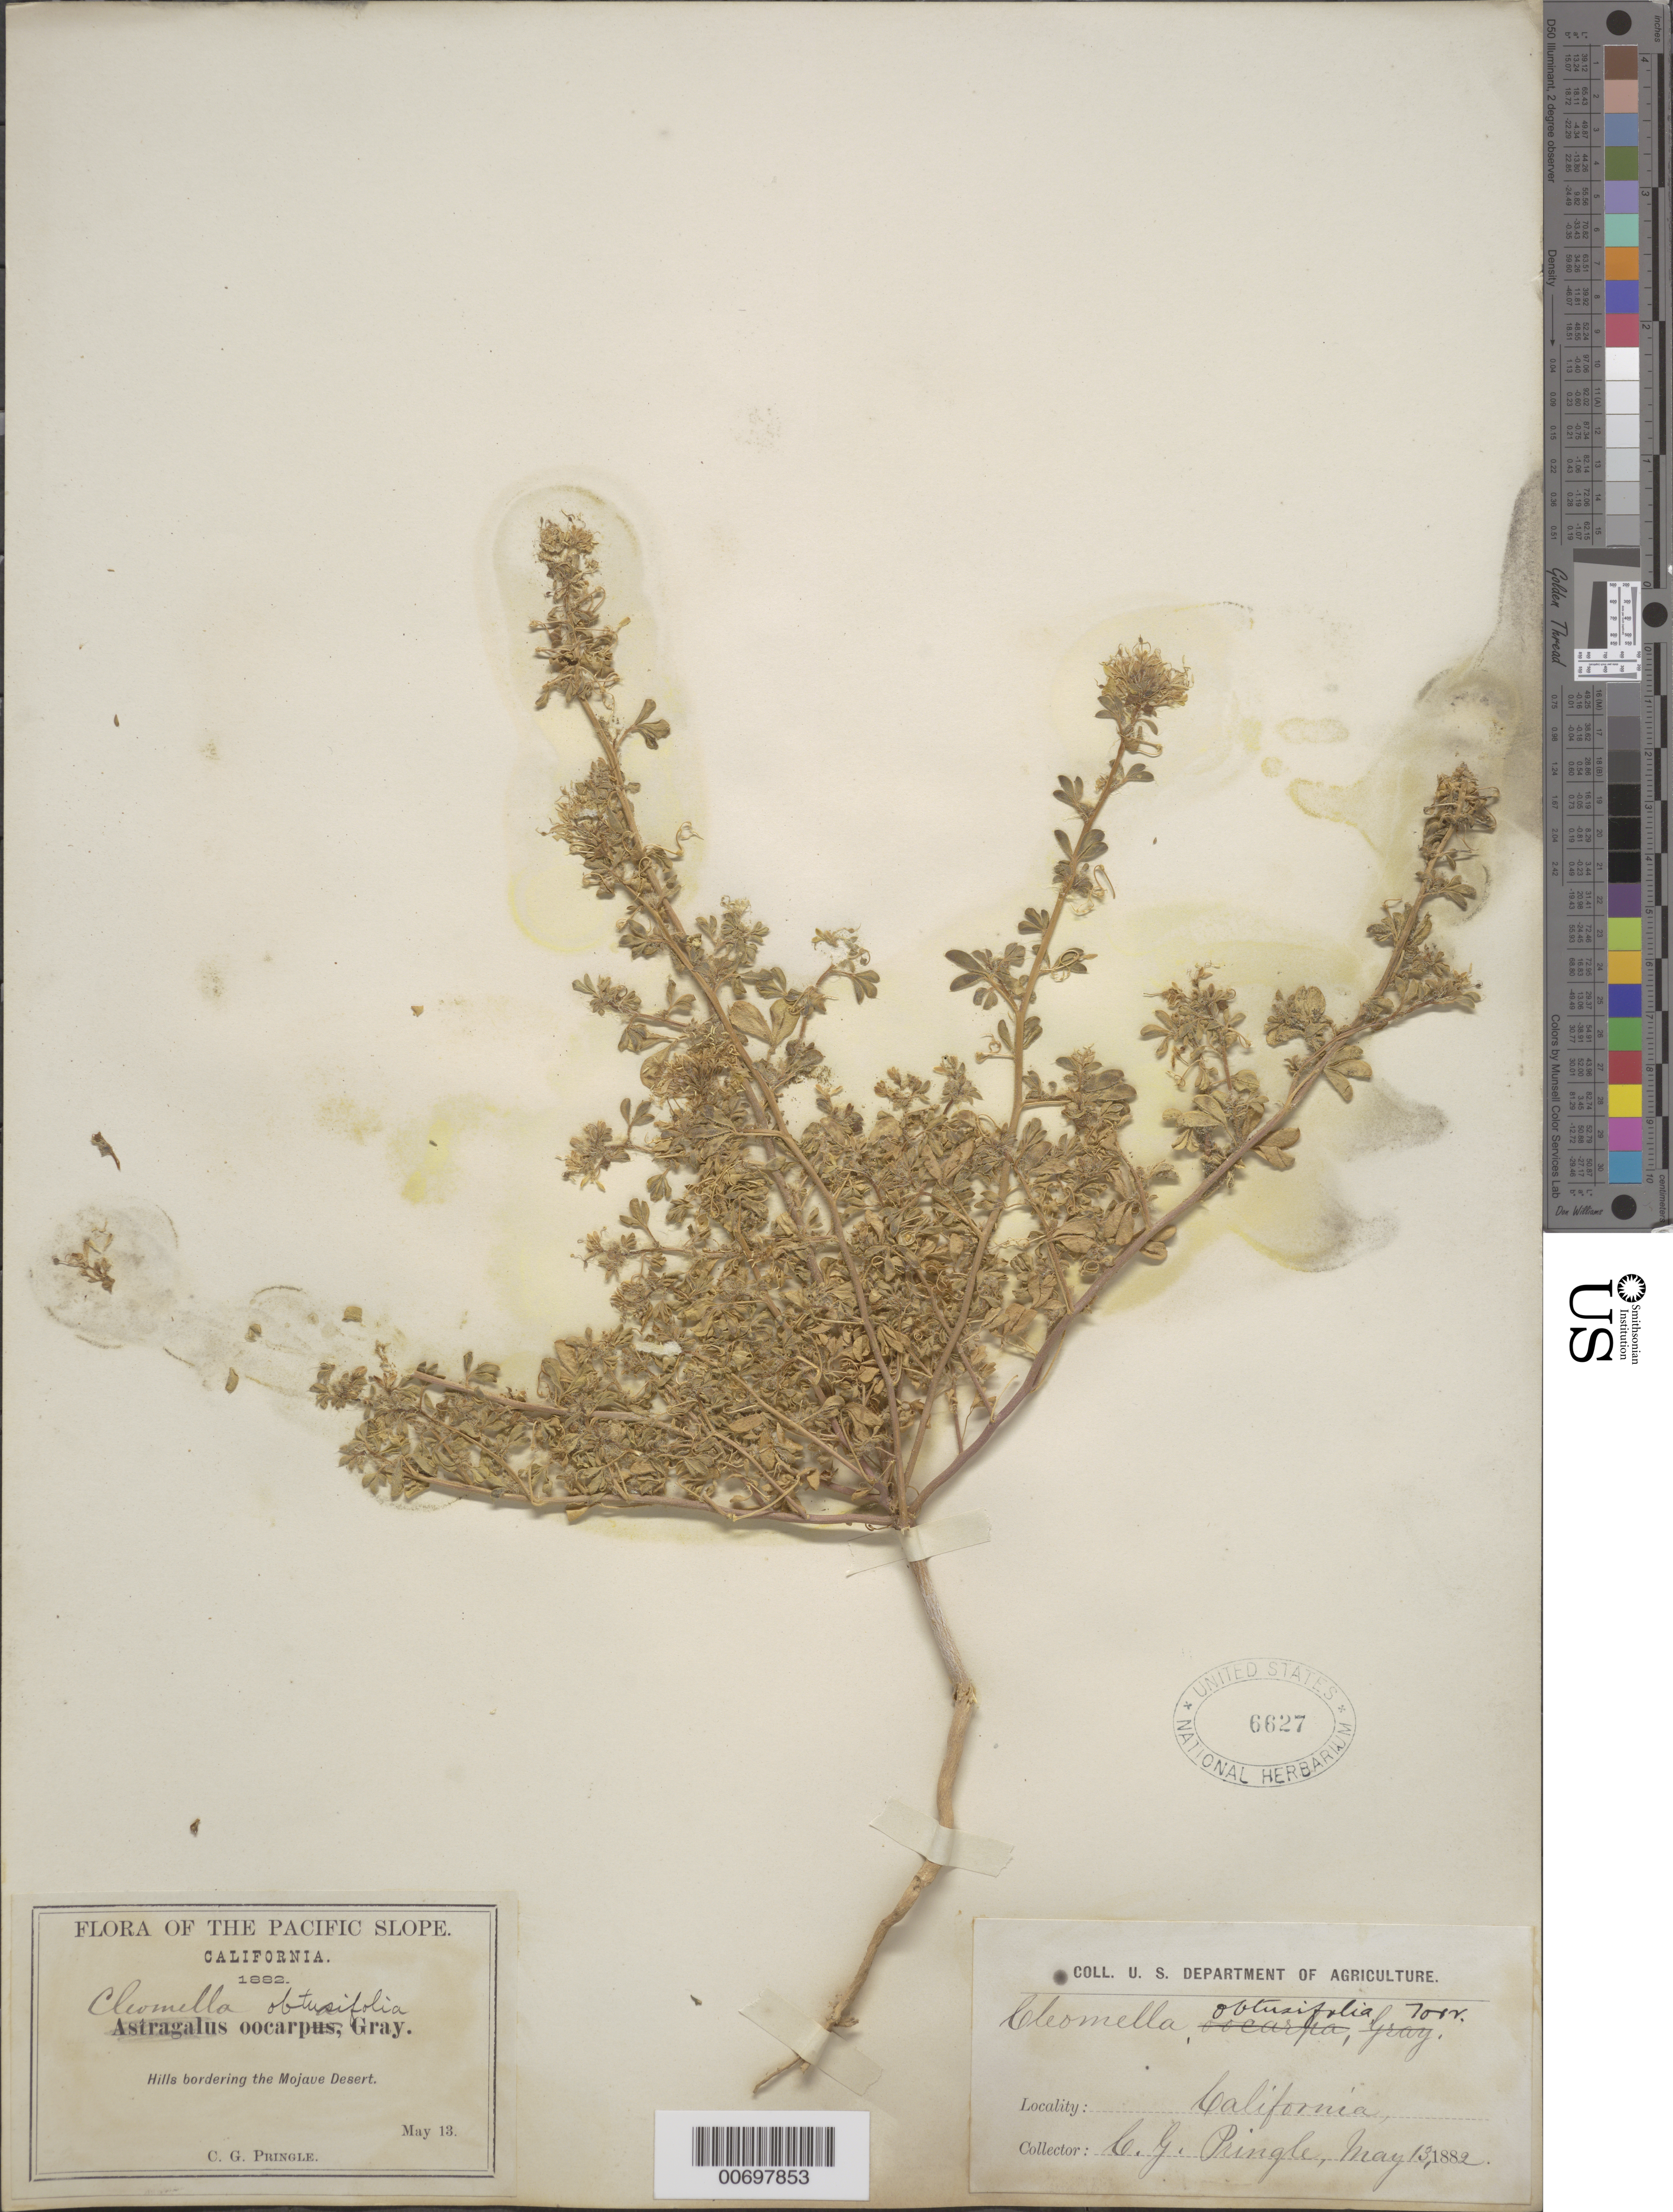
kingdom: Plantae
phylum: Tracheophyta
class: Magnoliopsida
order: Brassicales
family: Cleomaceae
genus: Cleomella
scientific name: Cleomella obtusifolia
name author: Torr. & Frém.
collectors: C. G. Pringle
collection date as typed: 13 May 1882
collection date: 1882-05-13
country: United States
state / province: California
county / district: Kern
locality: Hills bordering the Mohave Desert.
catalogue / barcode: US 6627